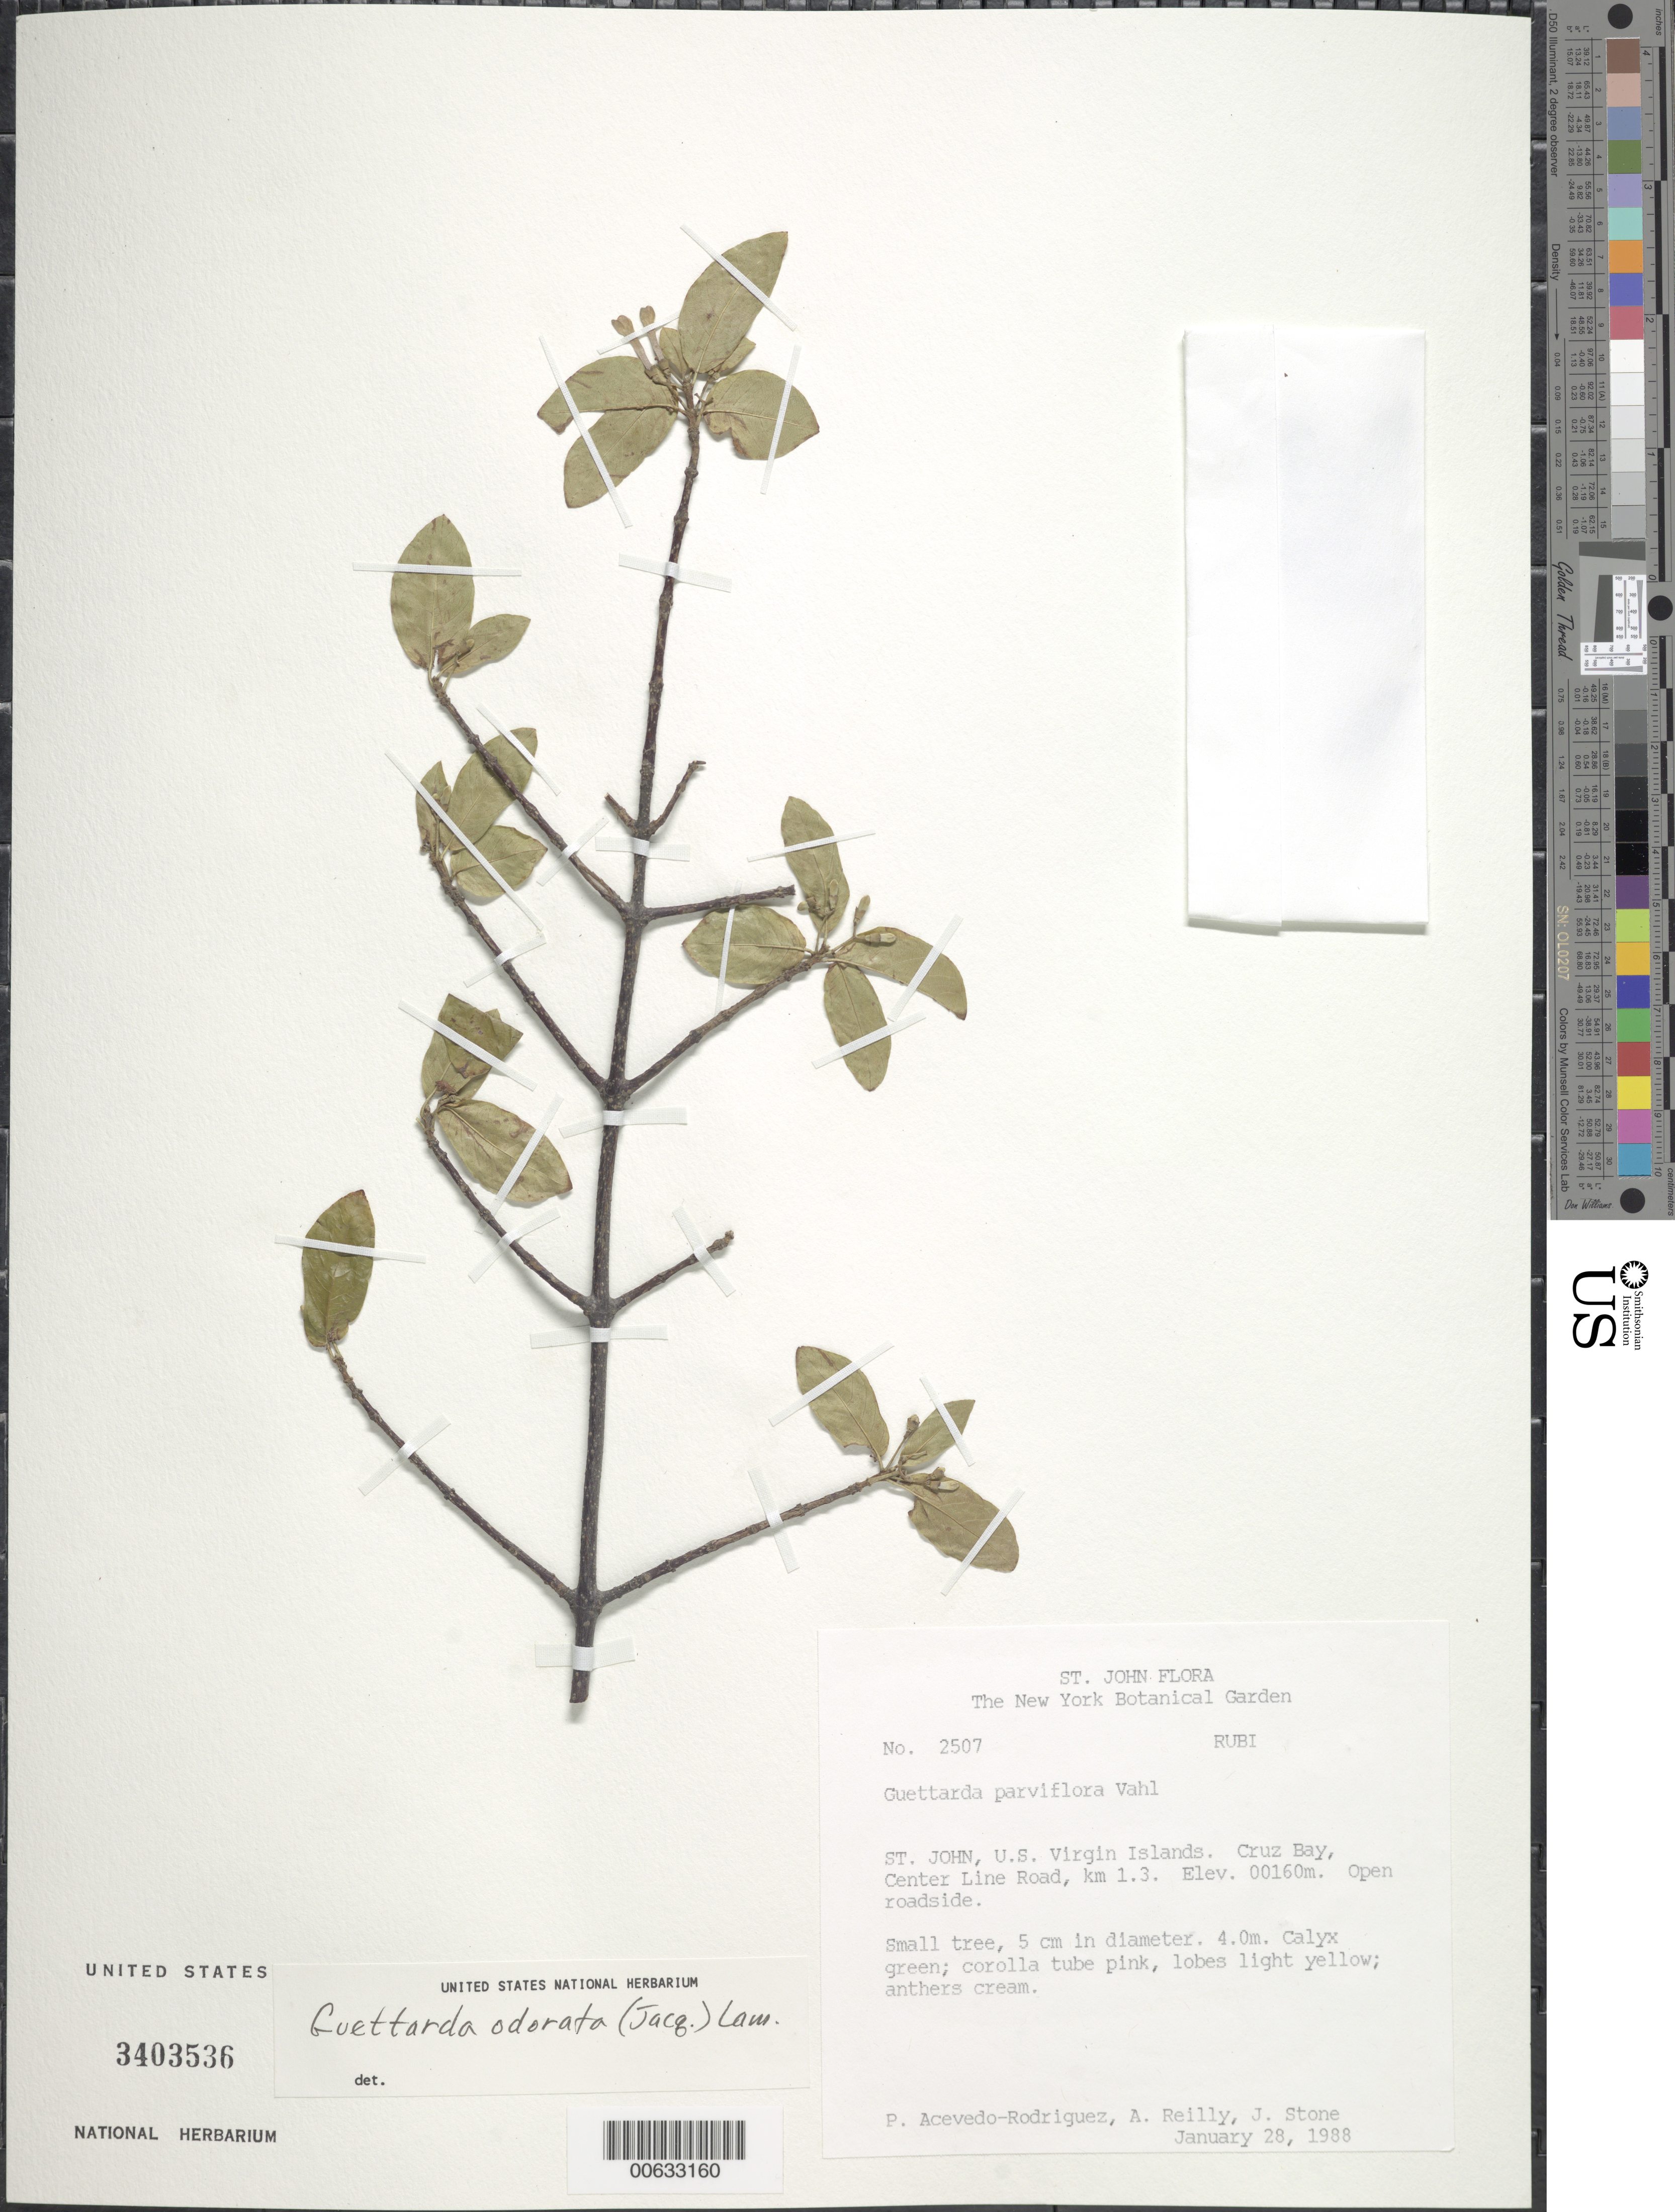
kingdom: Plantae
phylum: Tracheophyta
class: Magnoliopsida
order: Gentianales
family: Rubiaceae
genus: Guettarda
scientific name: Guettarda odorata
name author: (Jacq.) Lam.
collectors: P. Acevedo-Rodr., A. Reilly & J. Stone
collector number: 2507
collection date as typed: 28 Jan 1988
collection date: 1988-01-28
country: U.S. Virgin Islands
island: St. John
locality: Cruz Bay Quarter; Center Line Road, km. 1.3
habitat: Open roadside.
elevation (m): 160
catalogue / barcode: US 3403536